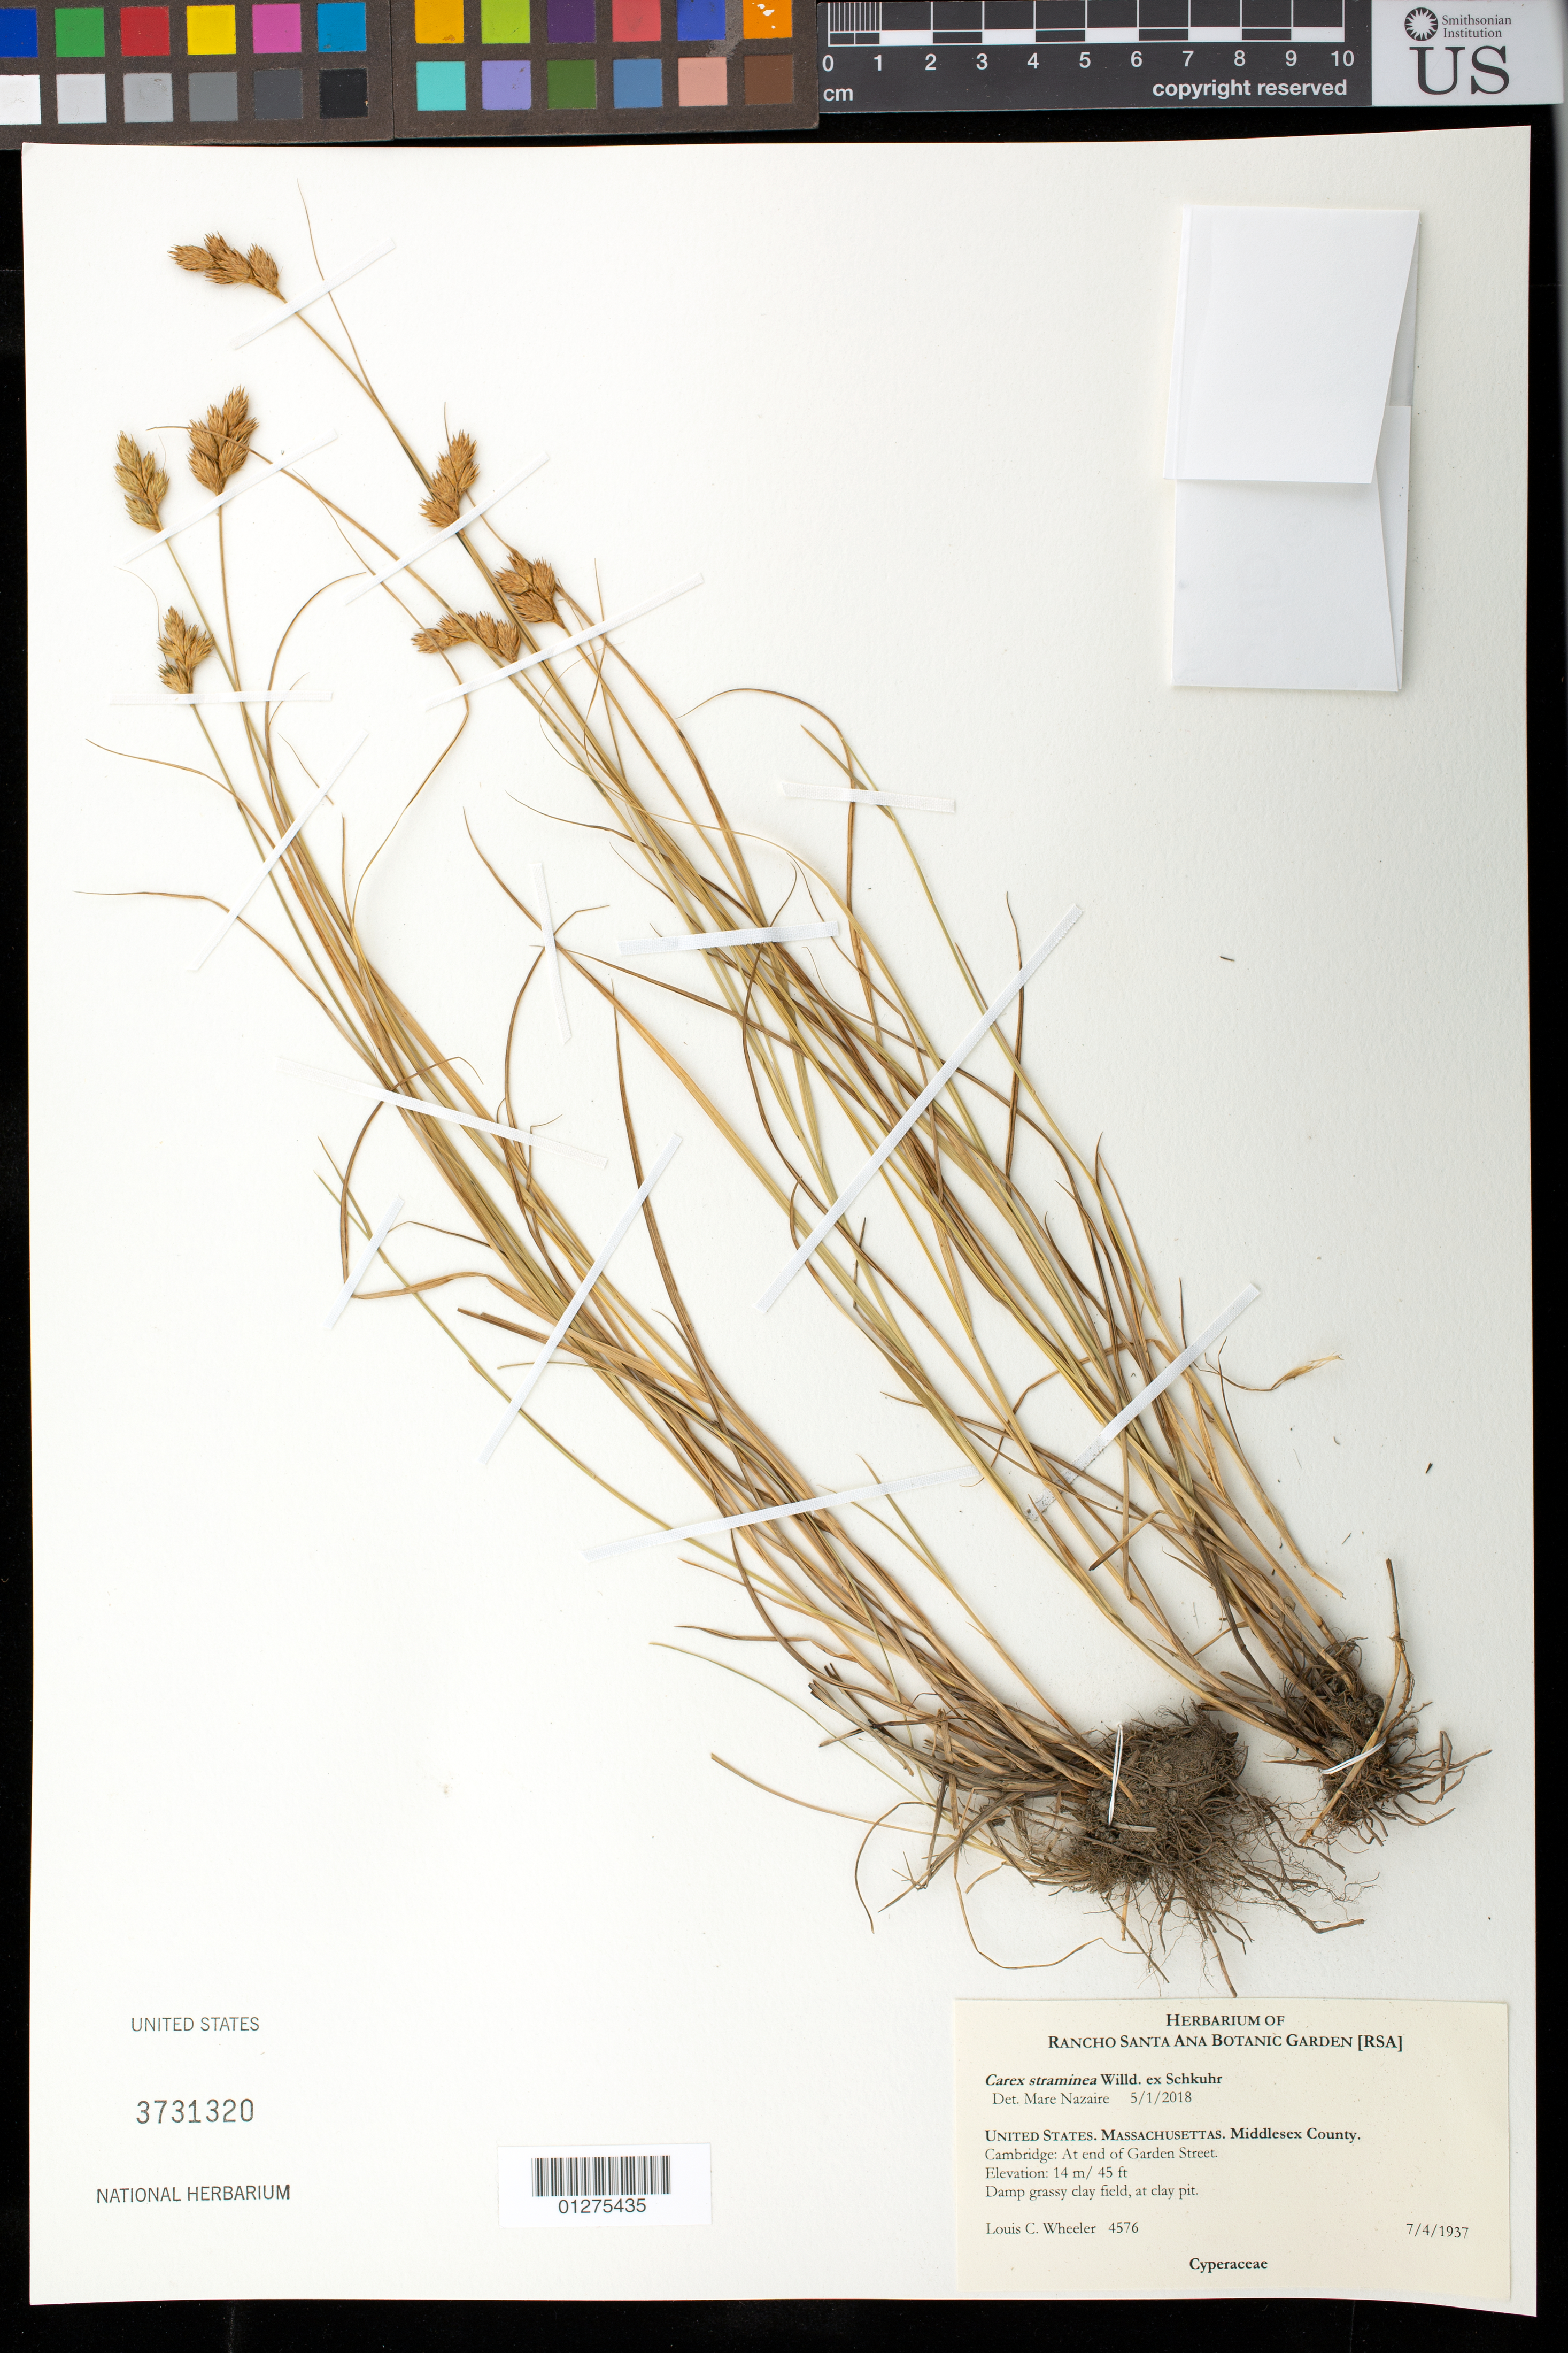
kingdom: Plantae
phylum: Tracheophyta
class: Liliopsida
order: Poales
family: Cyperaceae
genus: Carex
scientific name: Carex straminea Willd ex Schkuhr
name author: Willd. ex Schkuhr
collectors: L. C. Wheeler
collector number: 4576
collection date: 1937-07-04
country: United States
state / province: Massachusetts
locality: Middlesex County. Cambridge: At end of Garden Street. Elevation: 14m/45ft. Damp grassy clay field, at clay pit.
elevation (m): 14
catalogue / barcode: US 3731320